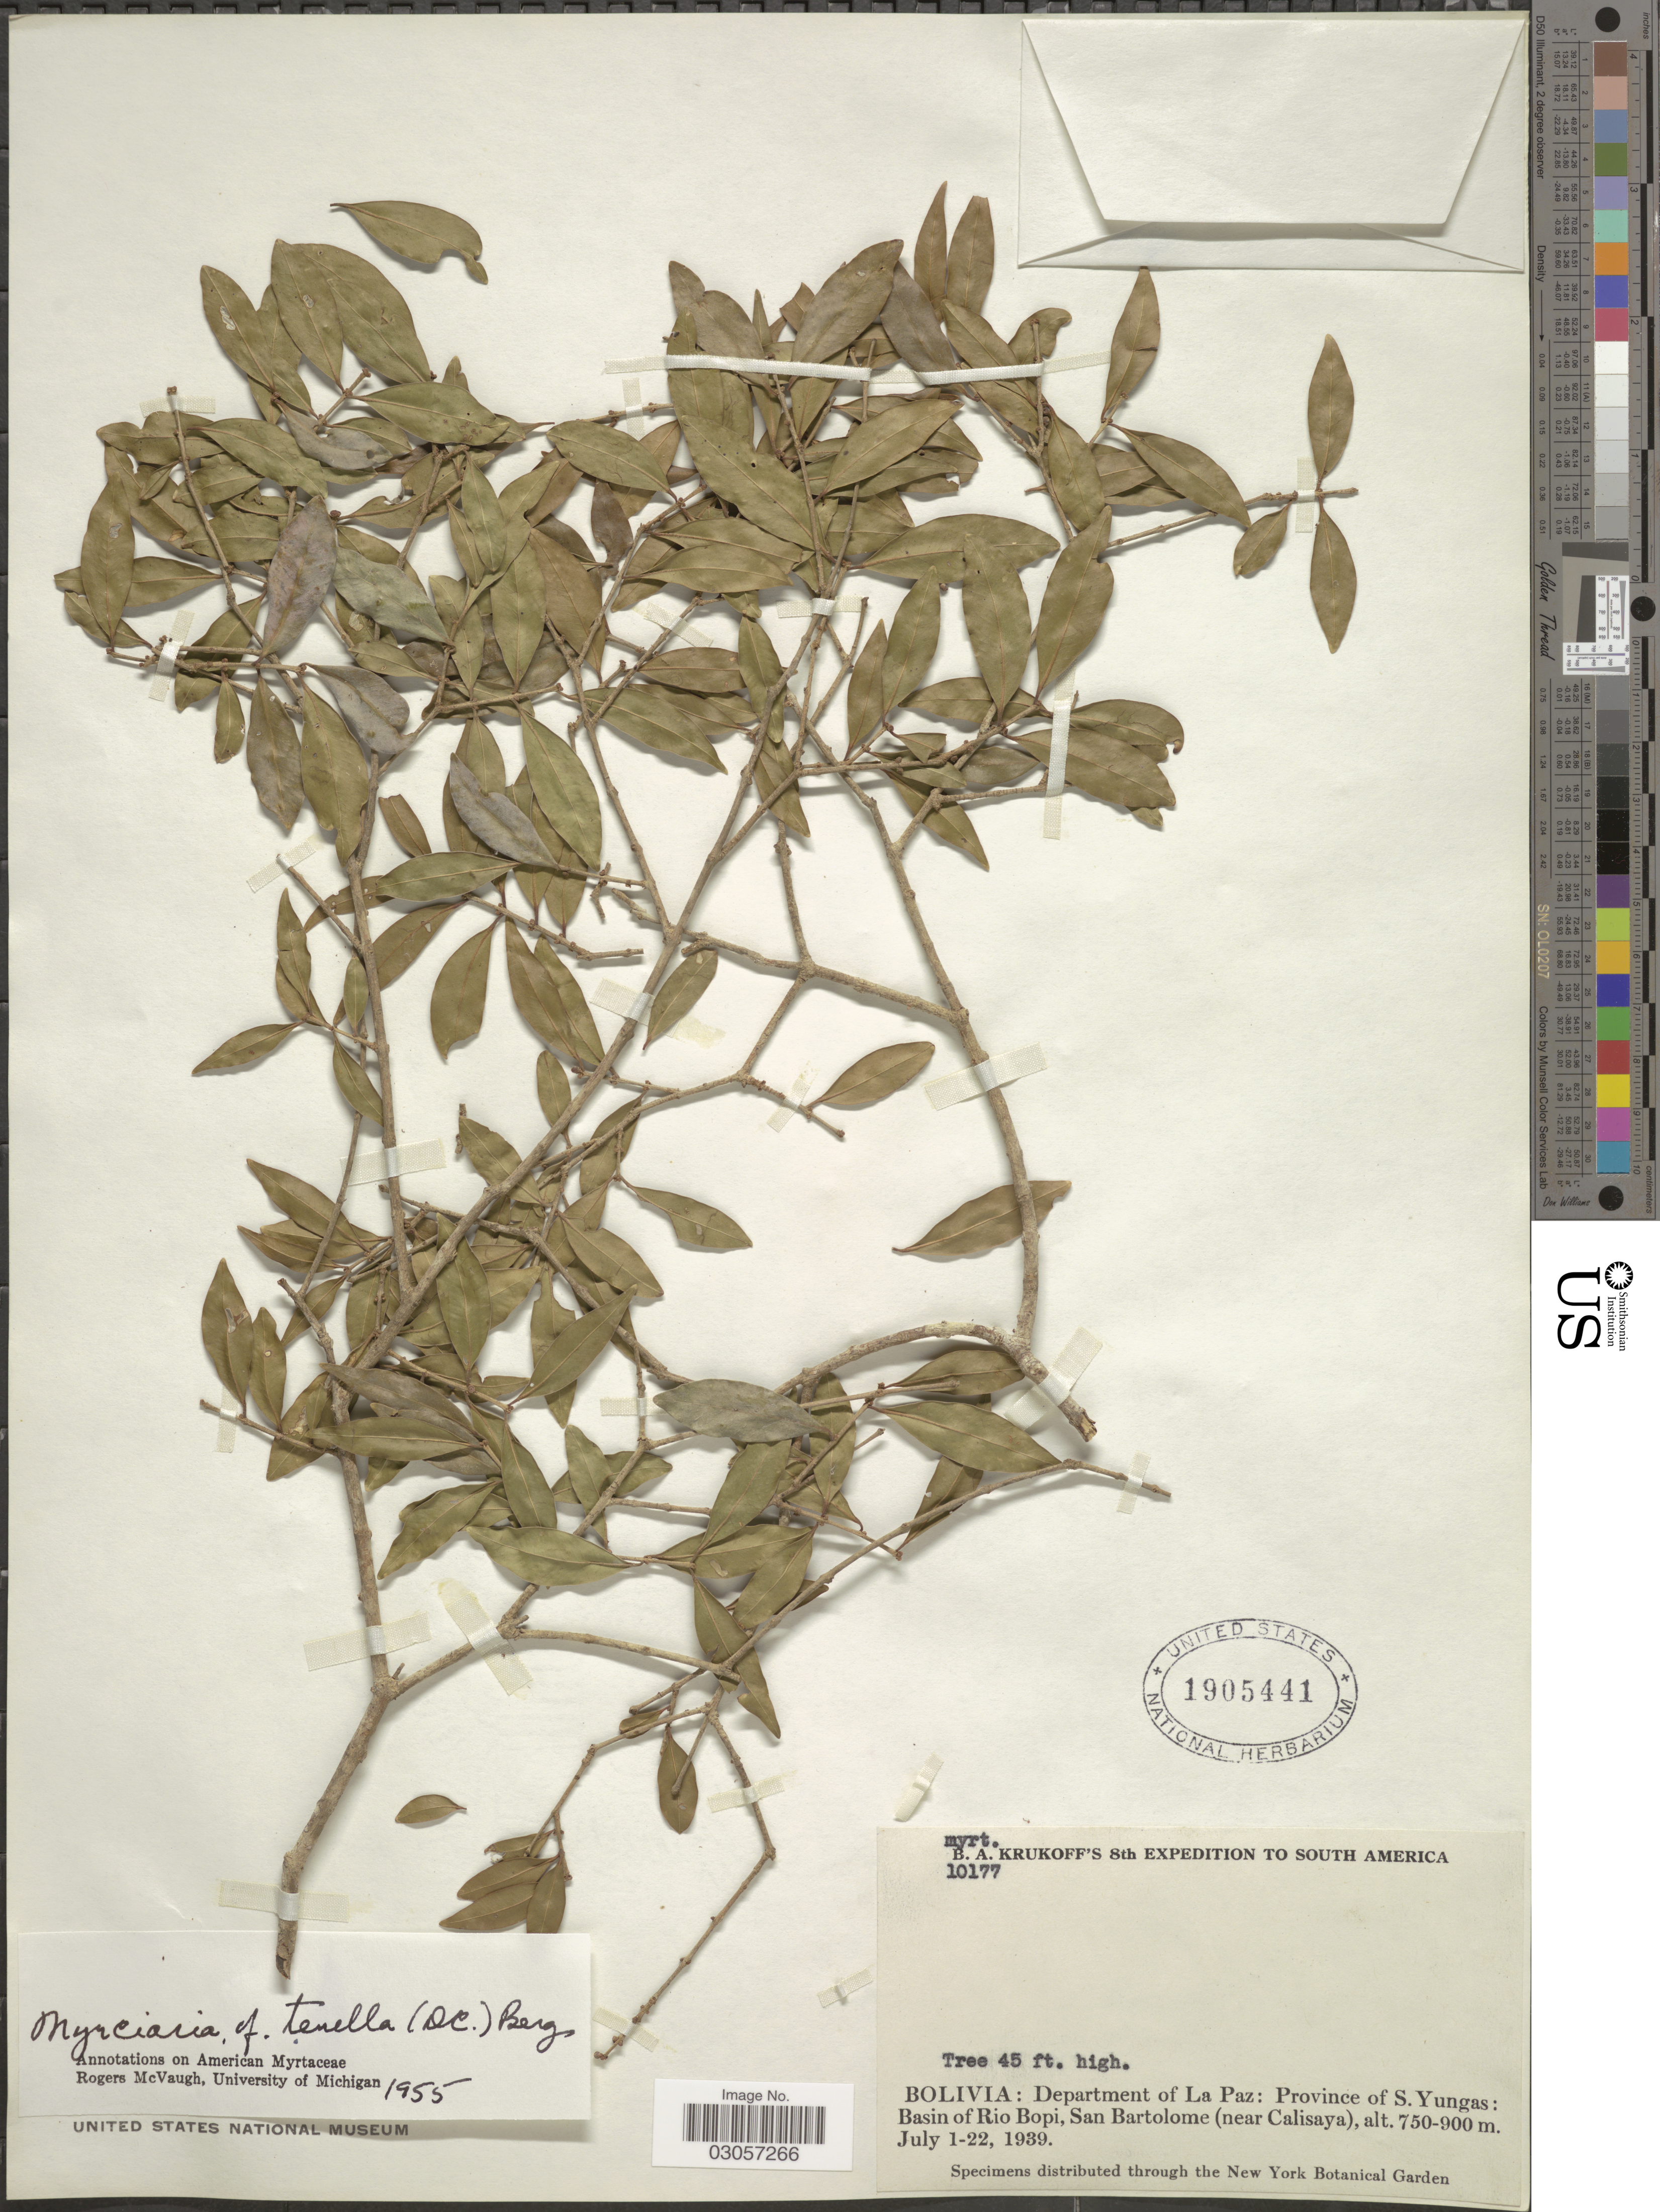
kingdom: Plantae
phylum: Tracheophyta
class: Magnoliopsida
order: Myrtales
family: Myrtaceae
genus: Myrciaria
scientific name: Myrciaria tenella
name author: (DC.) O. Berg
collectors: B. A. Krukoff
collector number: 10177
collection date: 1939-07-01/1939-07-22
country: Bolivia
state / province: La Paz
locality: Department of La Paz: Province of S. Yungas: Basin of Rio Bopi, San Bartolome (near Calisaya).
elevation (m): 750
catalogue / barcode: US 1905441